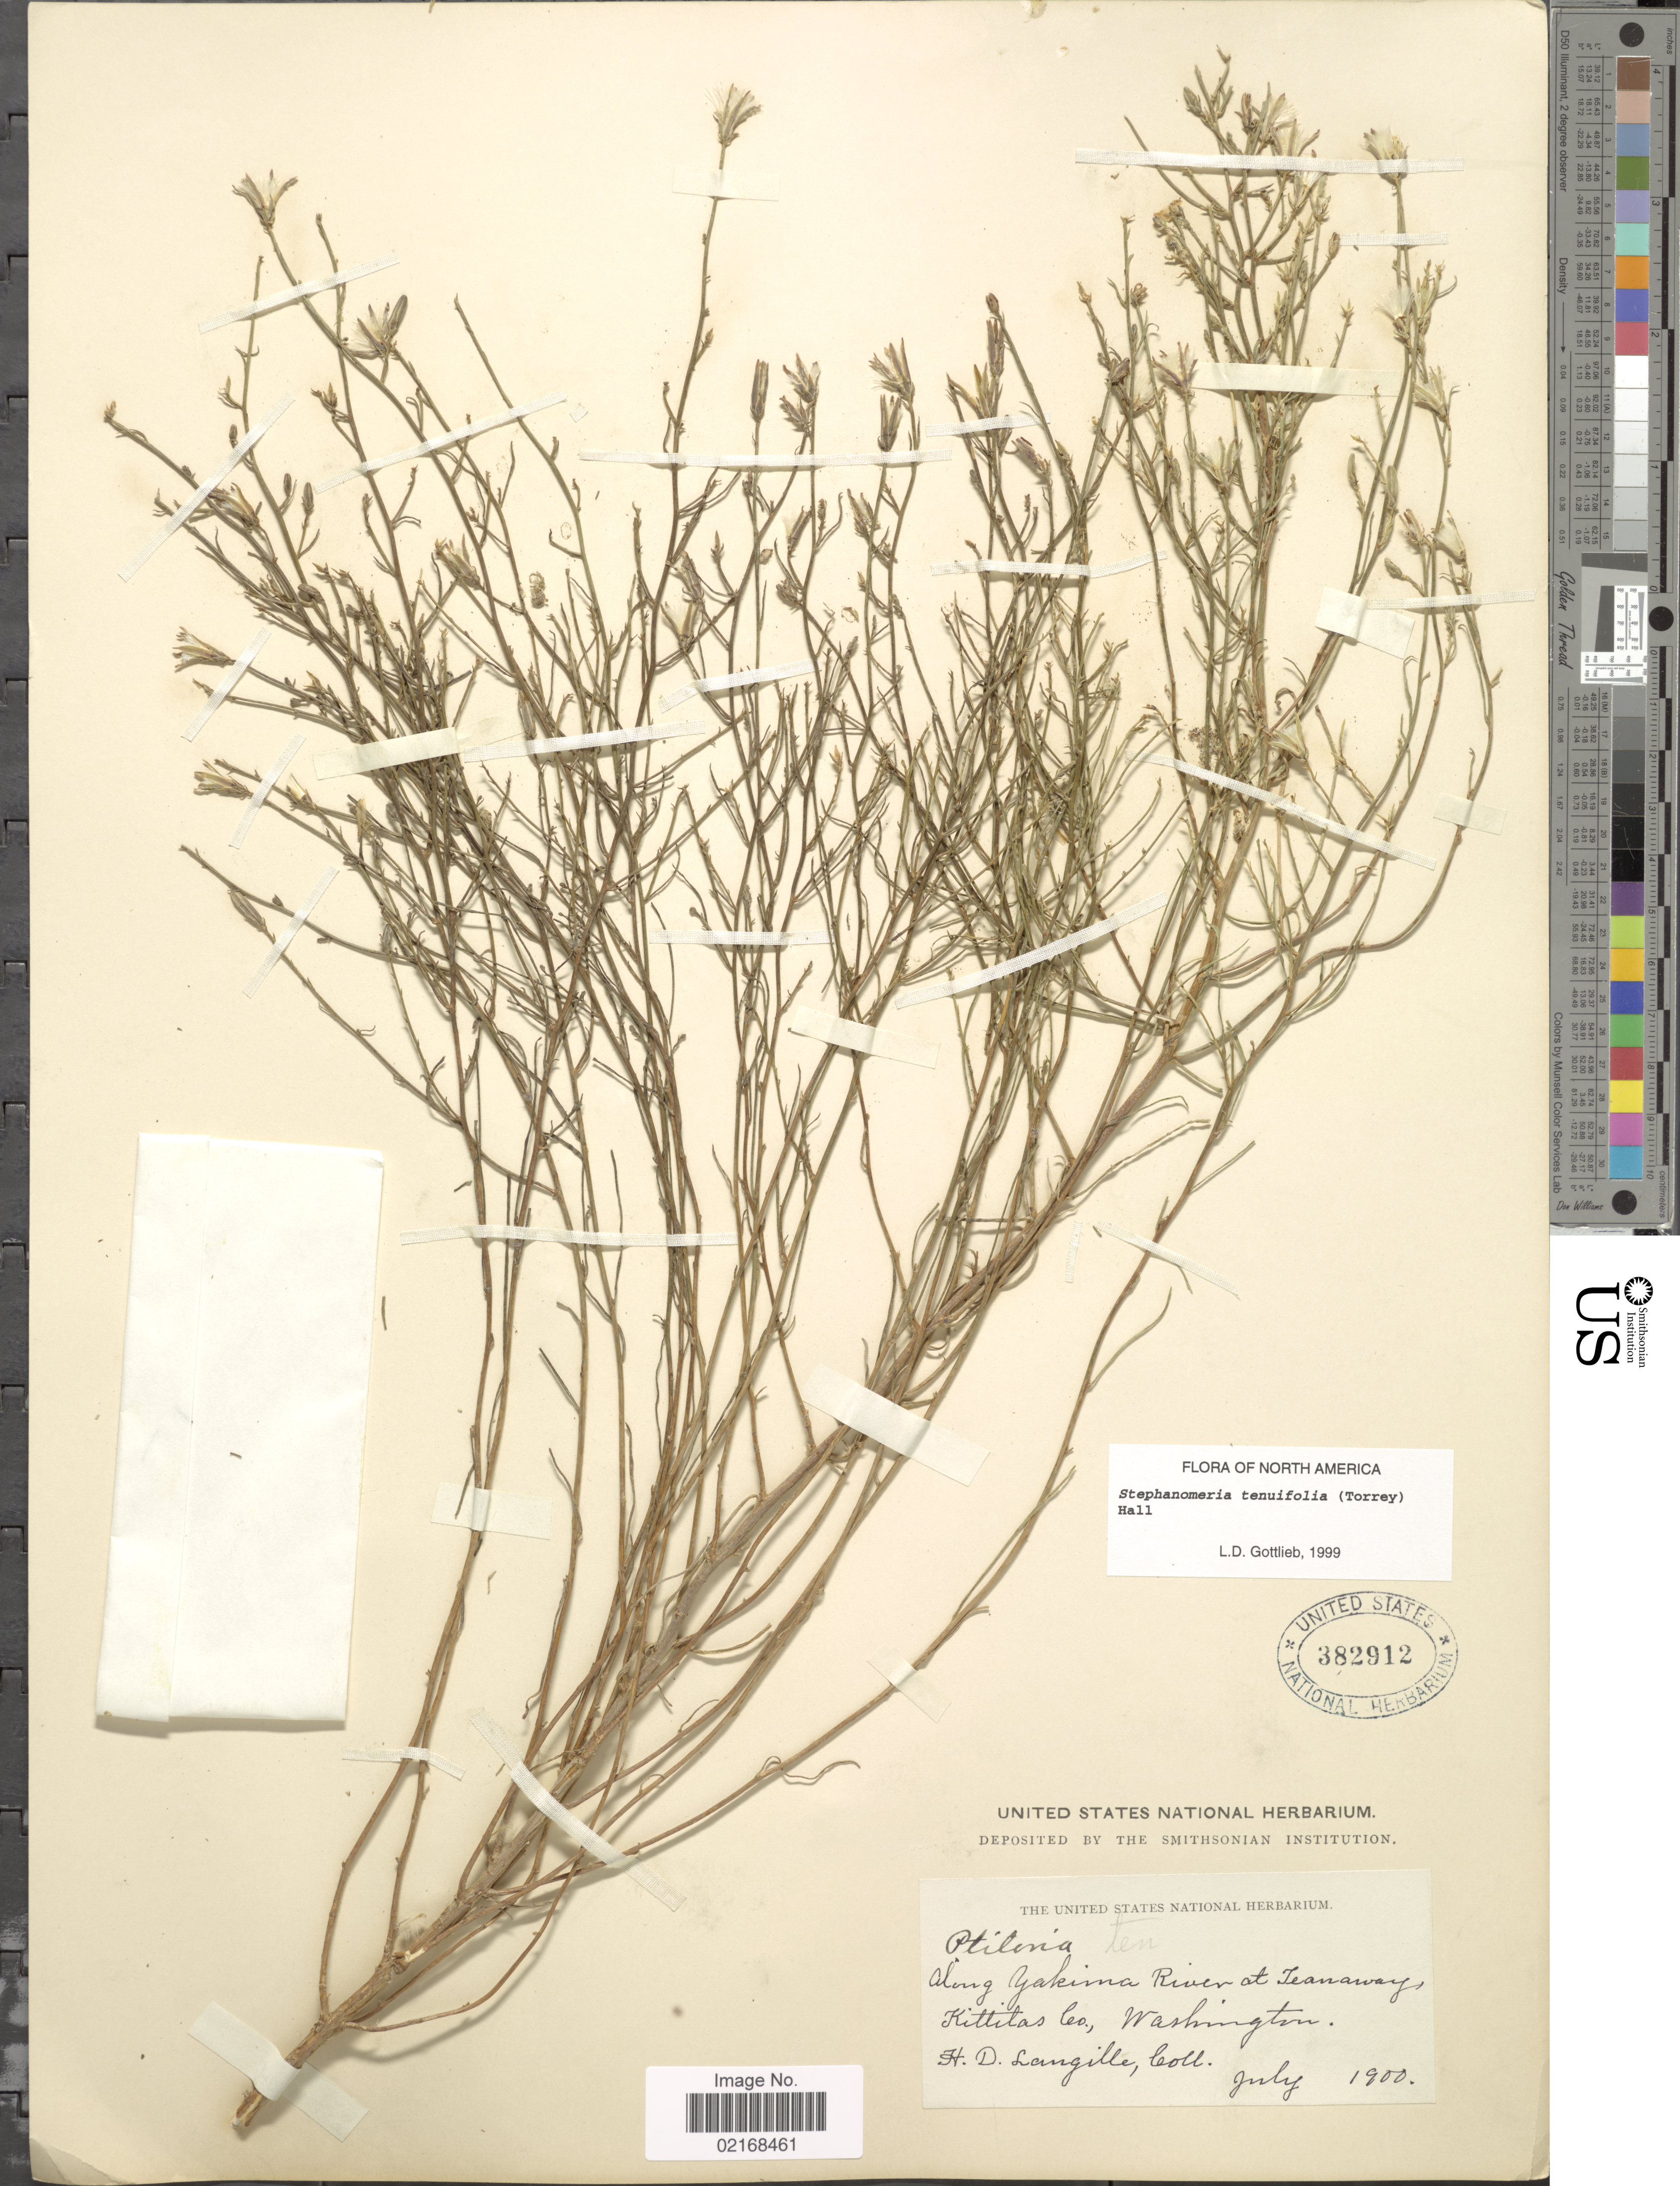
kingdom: Plantae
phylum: Tracheophyta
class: Magnoliopsida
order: Asterales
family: Asteraceae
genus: Stephanomeria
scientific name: Stephanomeria tenuifolia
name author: (Torr.) H.M. Hall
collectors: H. Langille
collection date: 1900-07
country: United States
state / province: Washington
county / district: Kittitas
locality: Kittitas Co., Washington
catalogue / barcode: US 382912